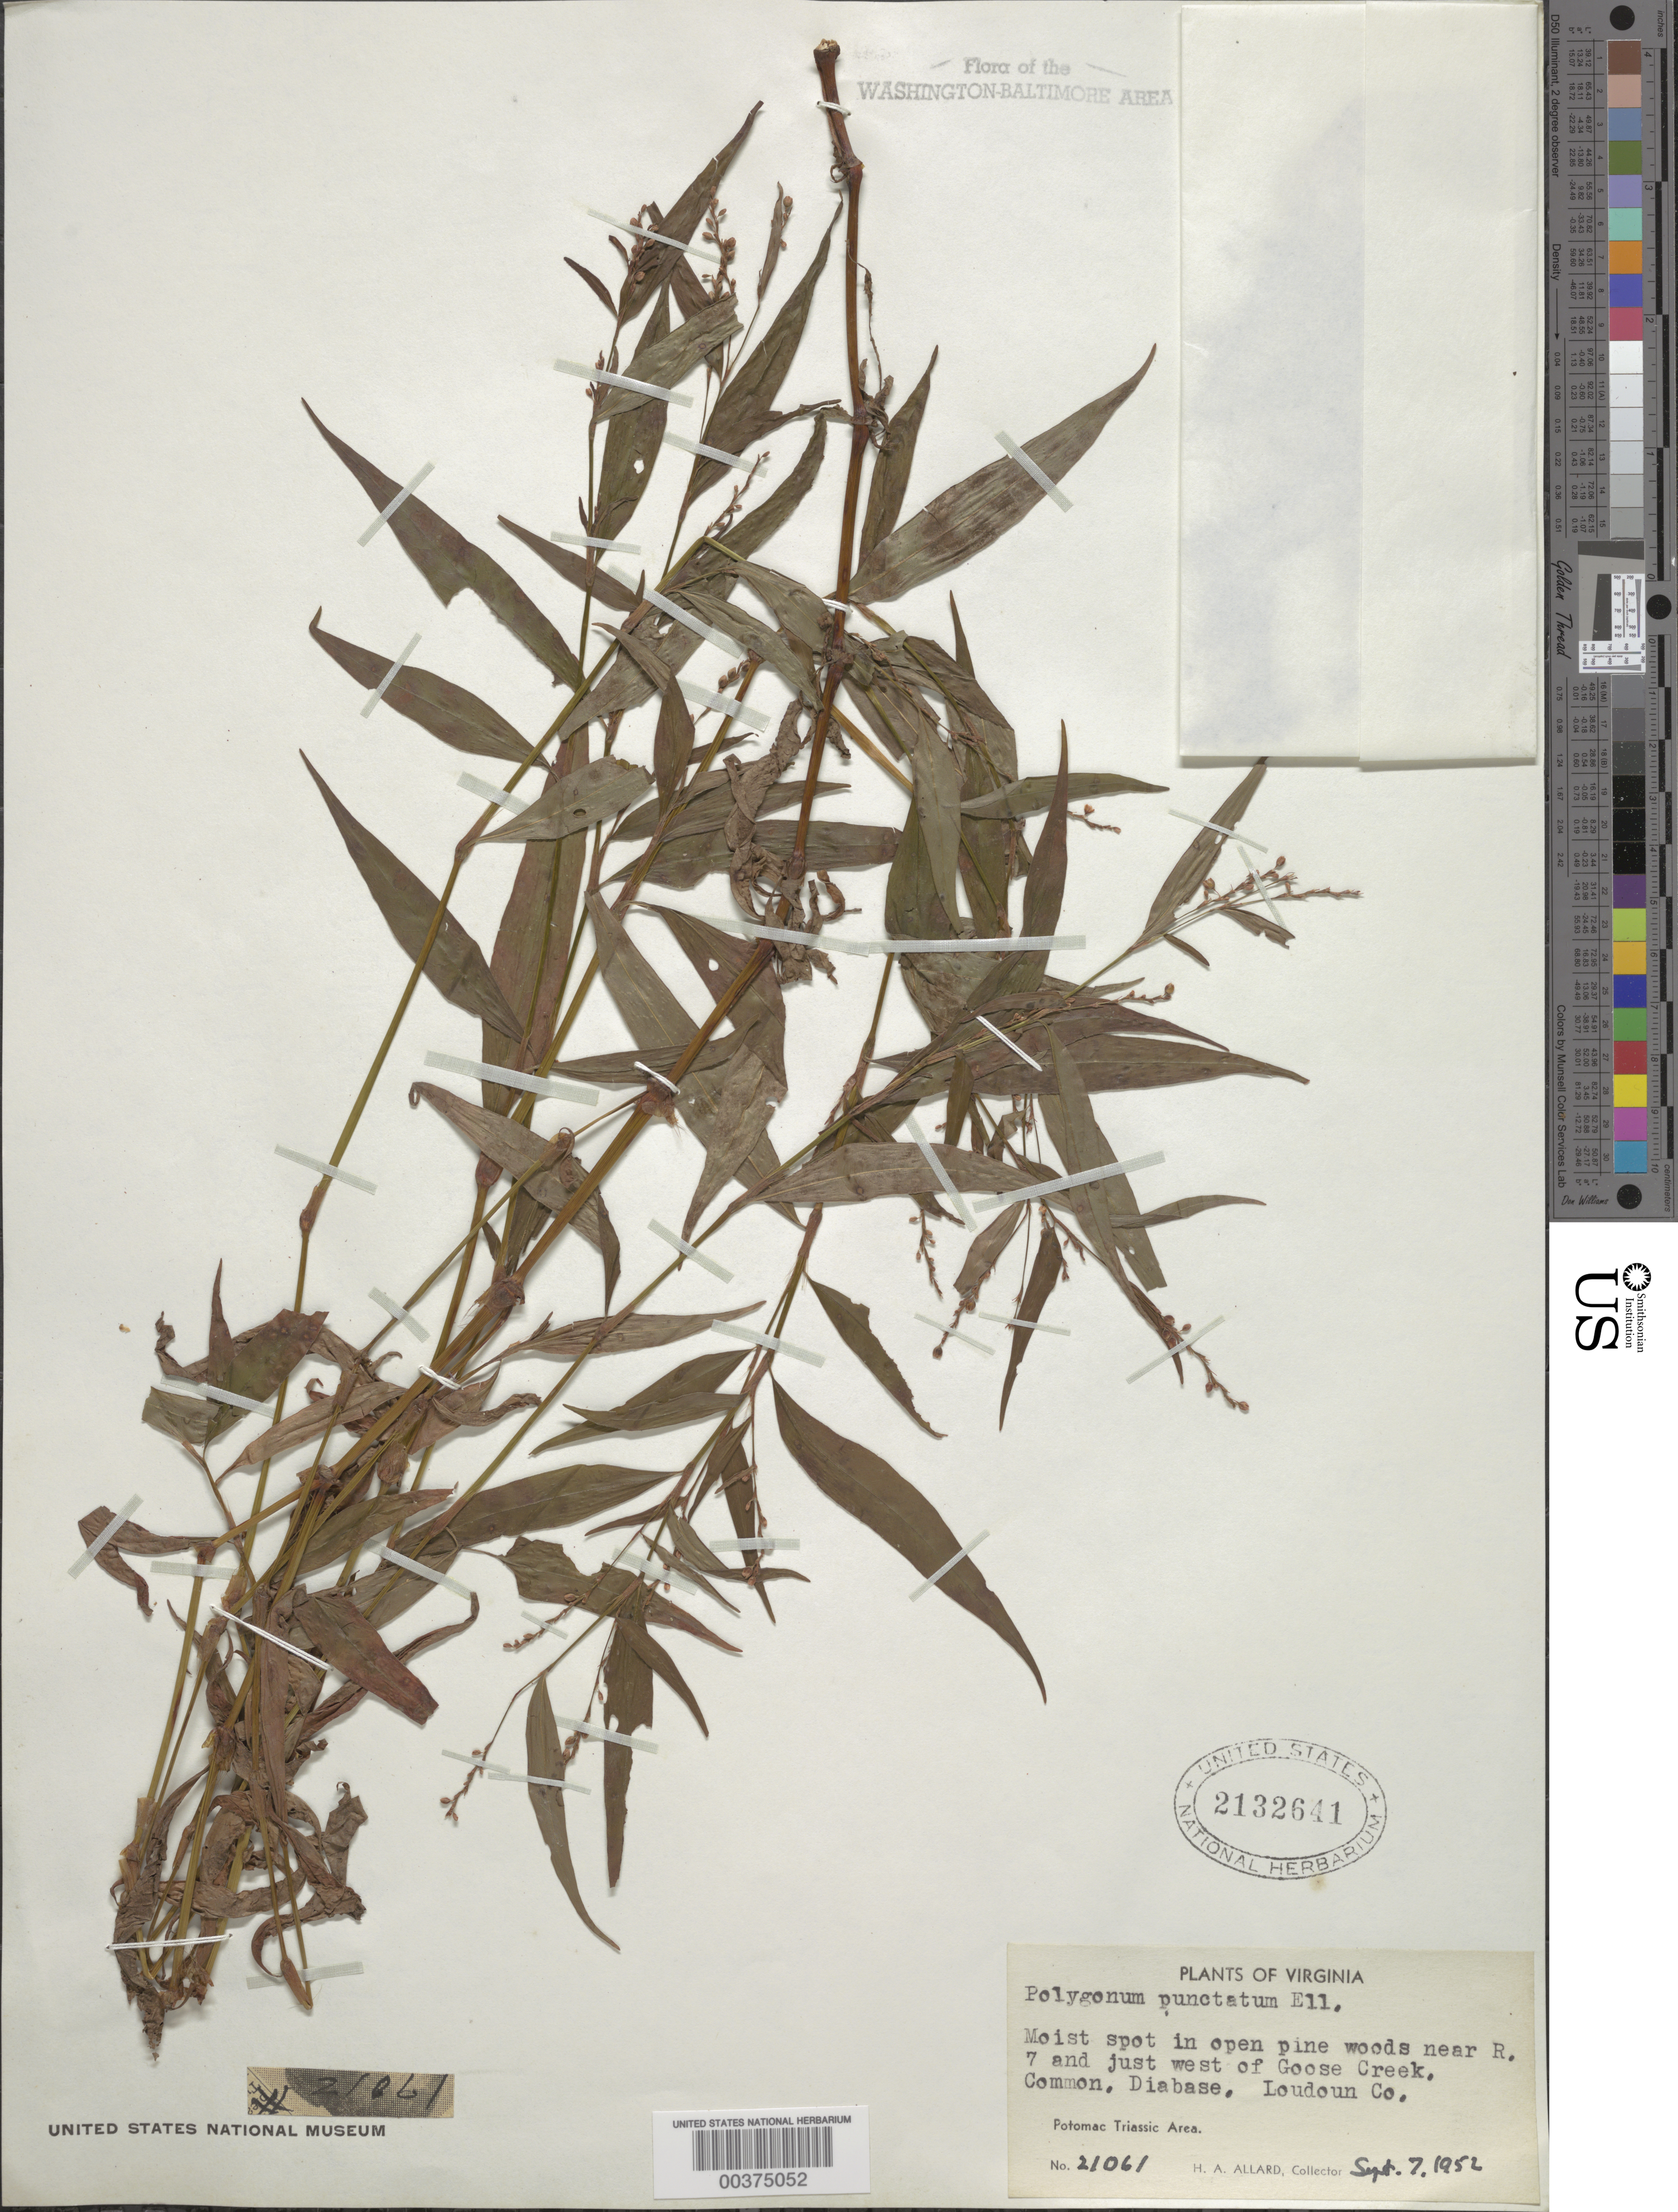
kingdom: Plantae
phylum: Tracheophyta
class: Magnoliopsida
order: Caryophyllales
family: Polygonaceae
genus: Persicaria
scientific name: Persicaria punctata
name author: (Elliott) Small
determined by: Atha, D. E.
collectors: H. A. Allard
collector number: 21061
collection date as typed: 07 Sep 1952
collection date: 1952-09-07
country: United States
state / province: Virginia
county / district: Loudoun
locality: West of Goose Creek, near Route 7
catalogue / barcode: US 2132641